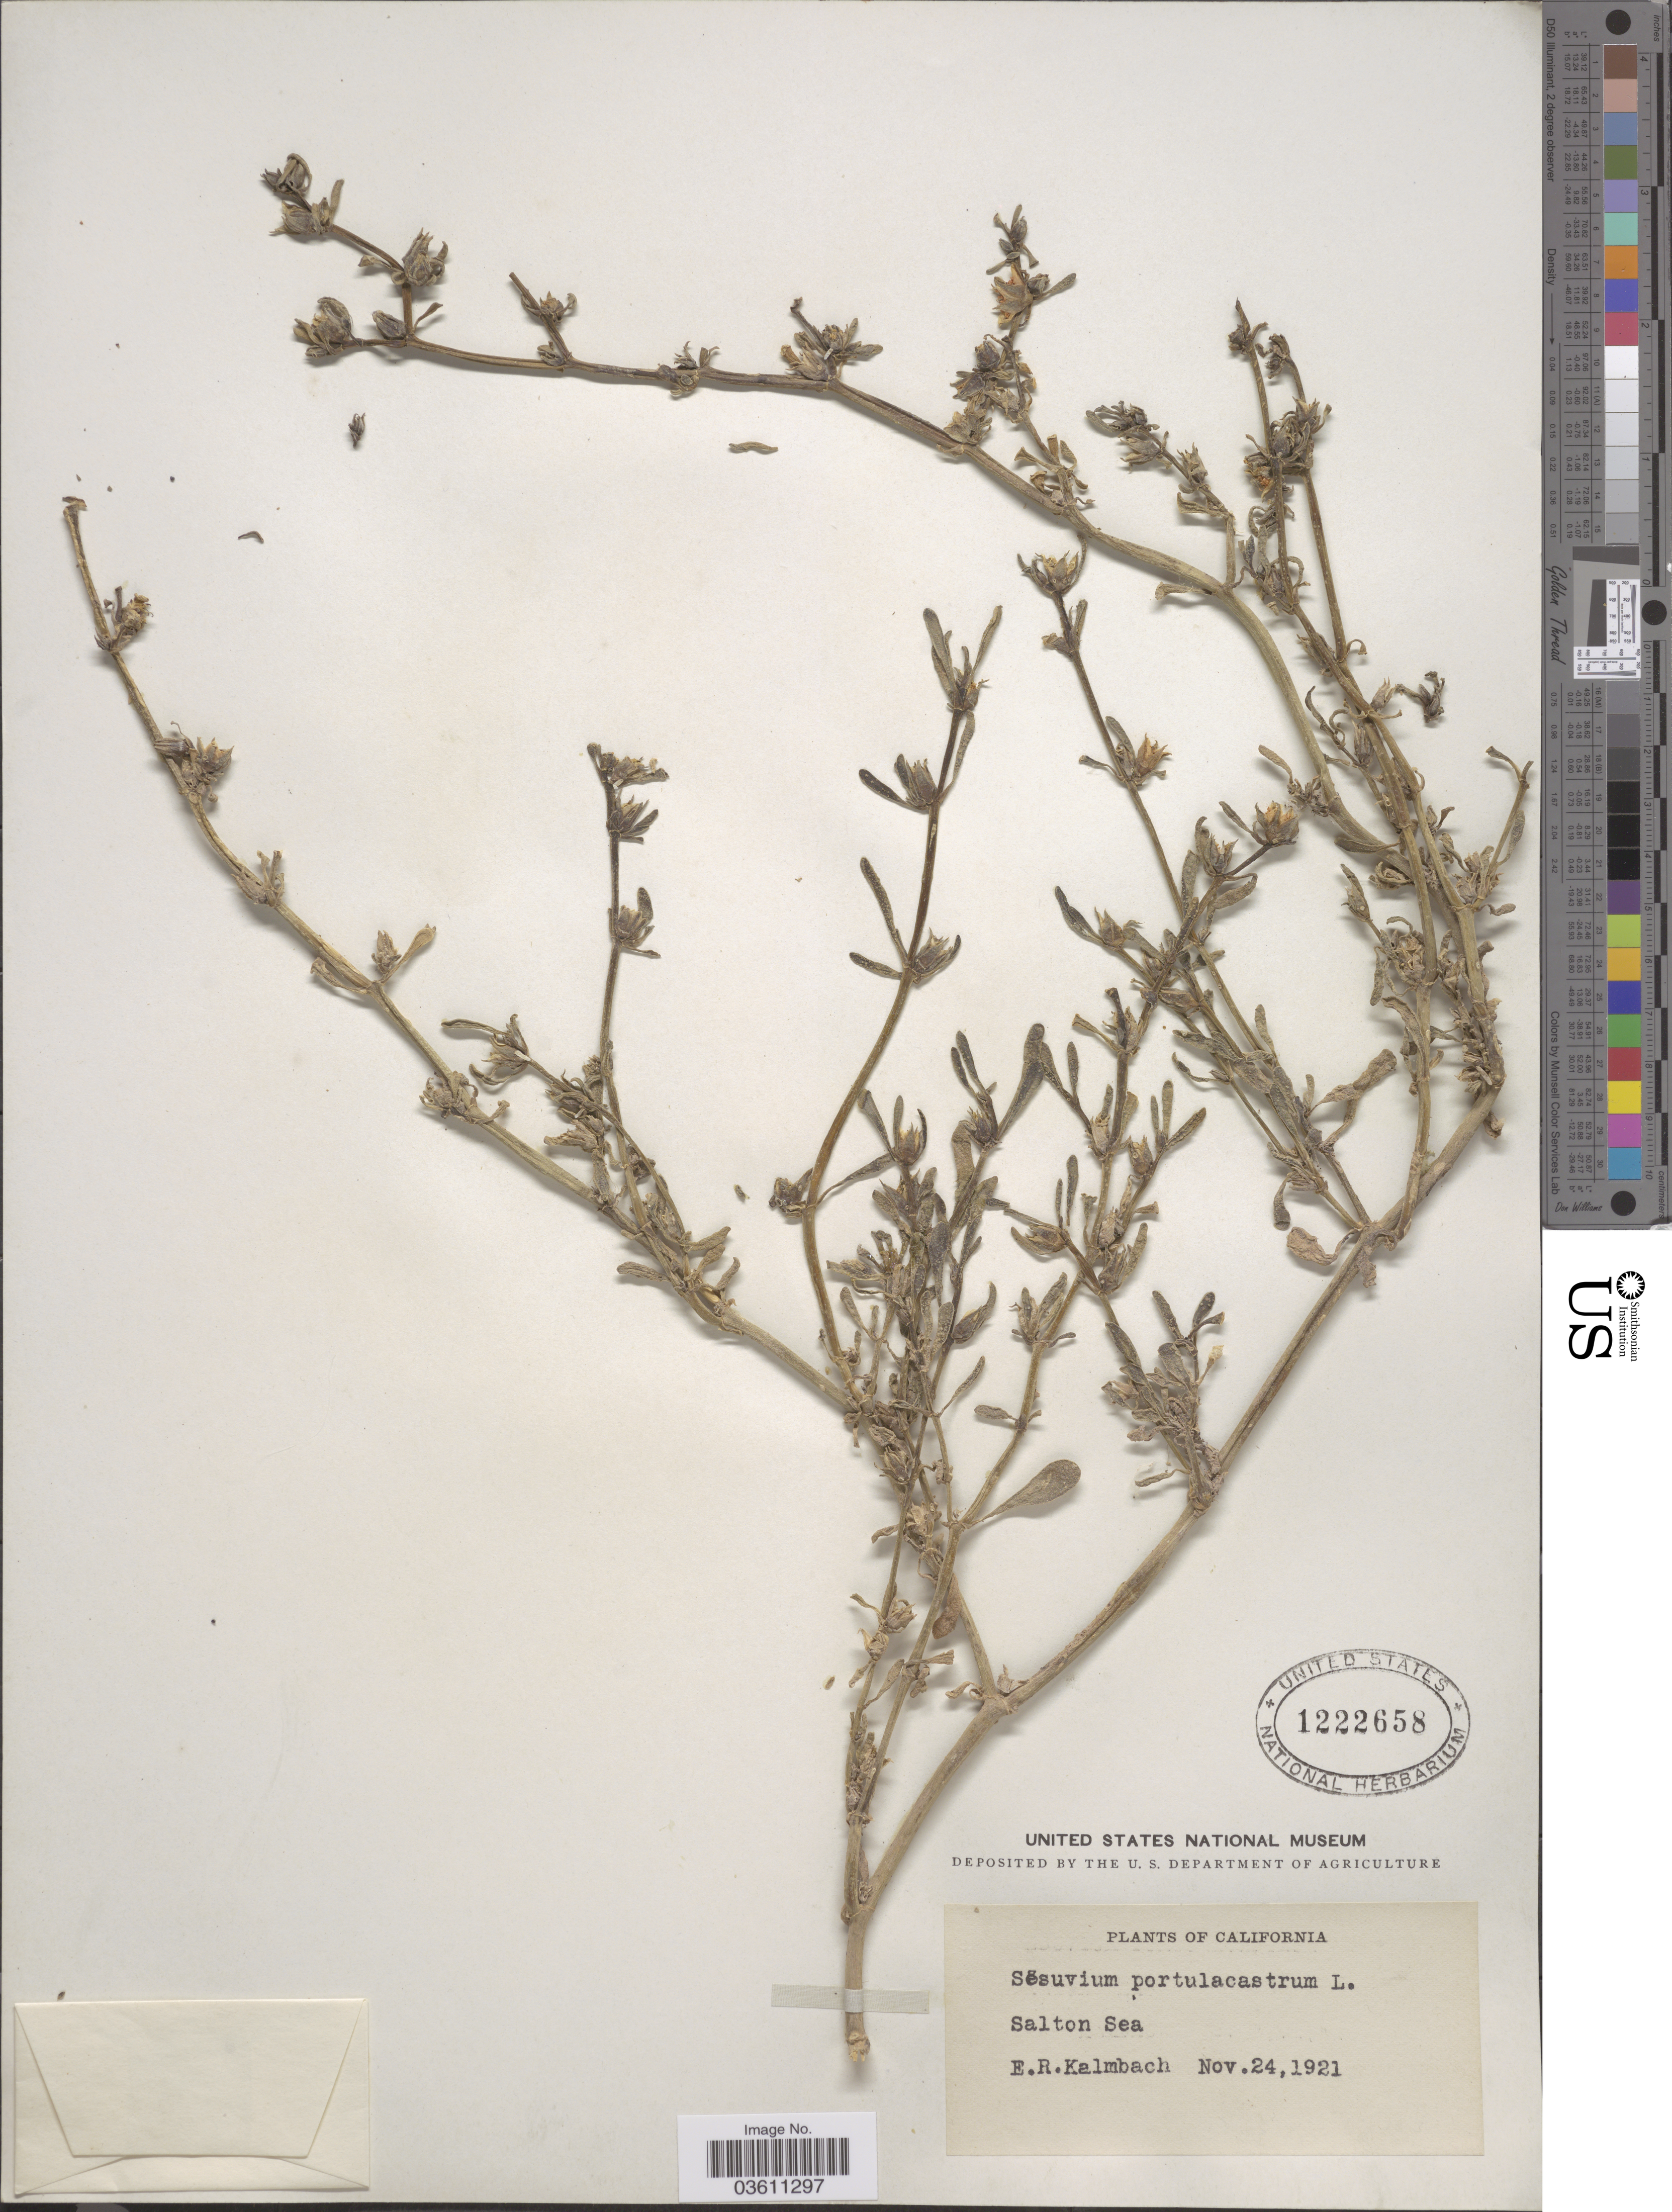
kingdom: Plantae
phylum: Tracheophyta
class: Magnoliopsida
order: Caryophyllales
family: Aizoaceae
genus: Sesuvium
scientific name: Sesuvium revolutifolium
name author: Ortega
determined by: Strong, Mark T., (BOT), Smithsonian Institution - National Museum of Natural History (UNITED STATES)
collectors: E. Kalmbach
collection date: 1921-11-24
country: United States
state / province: California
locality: Salton Sea.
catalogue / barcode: US 1222658